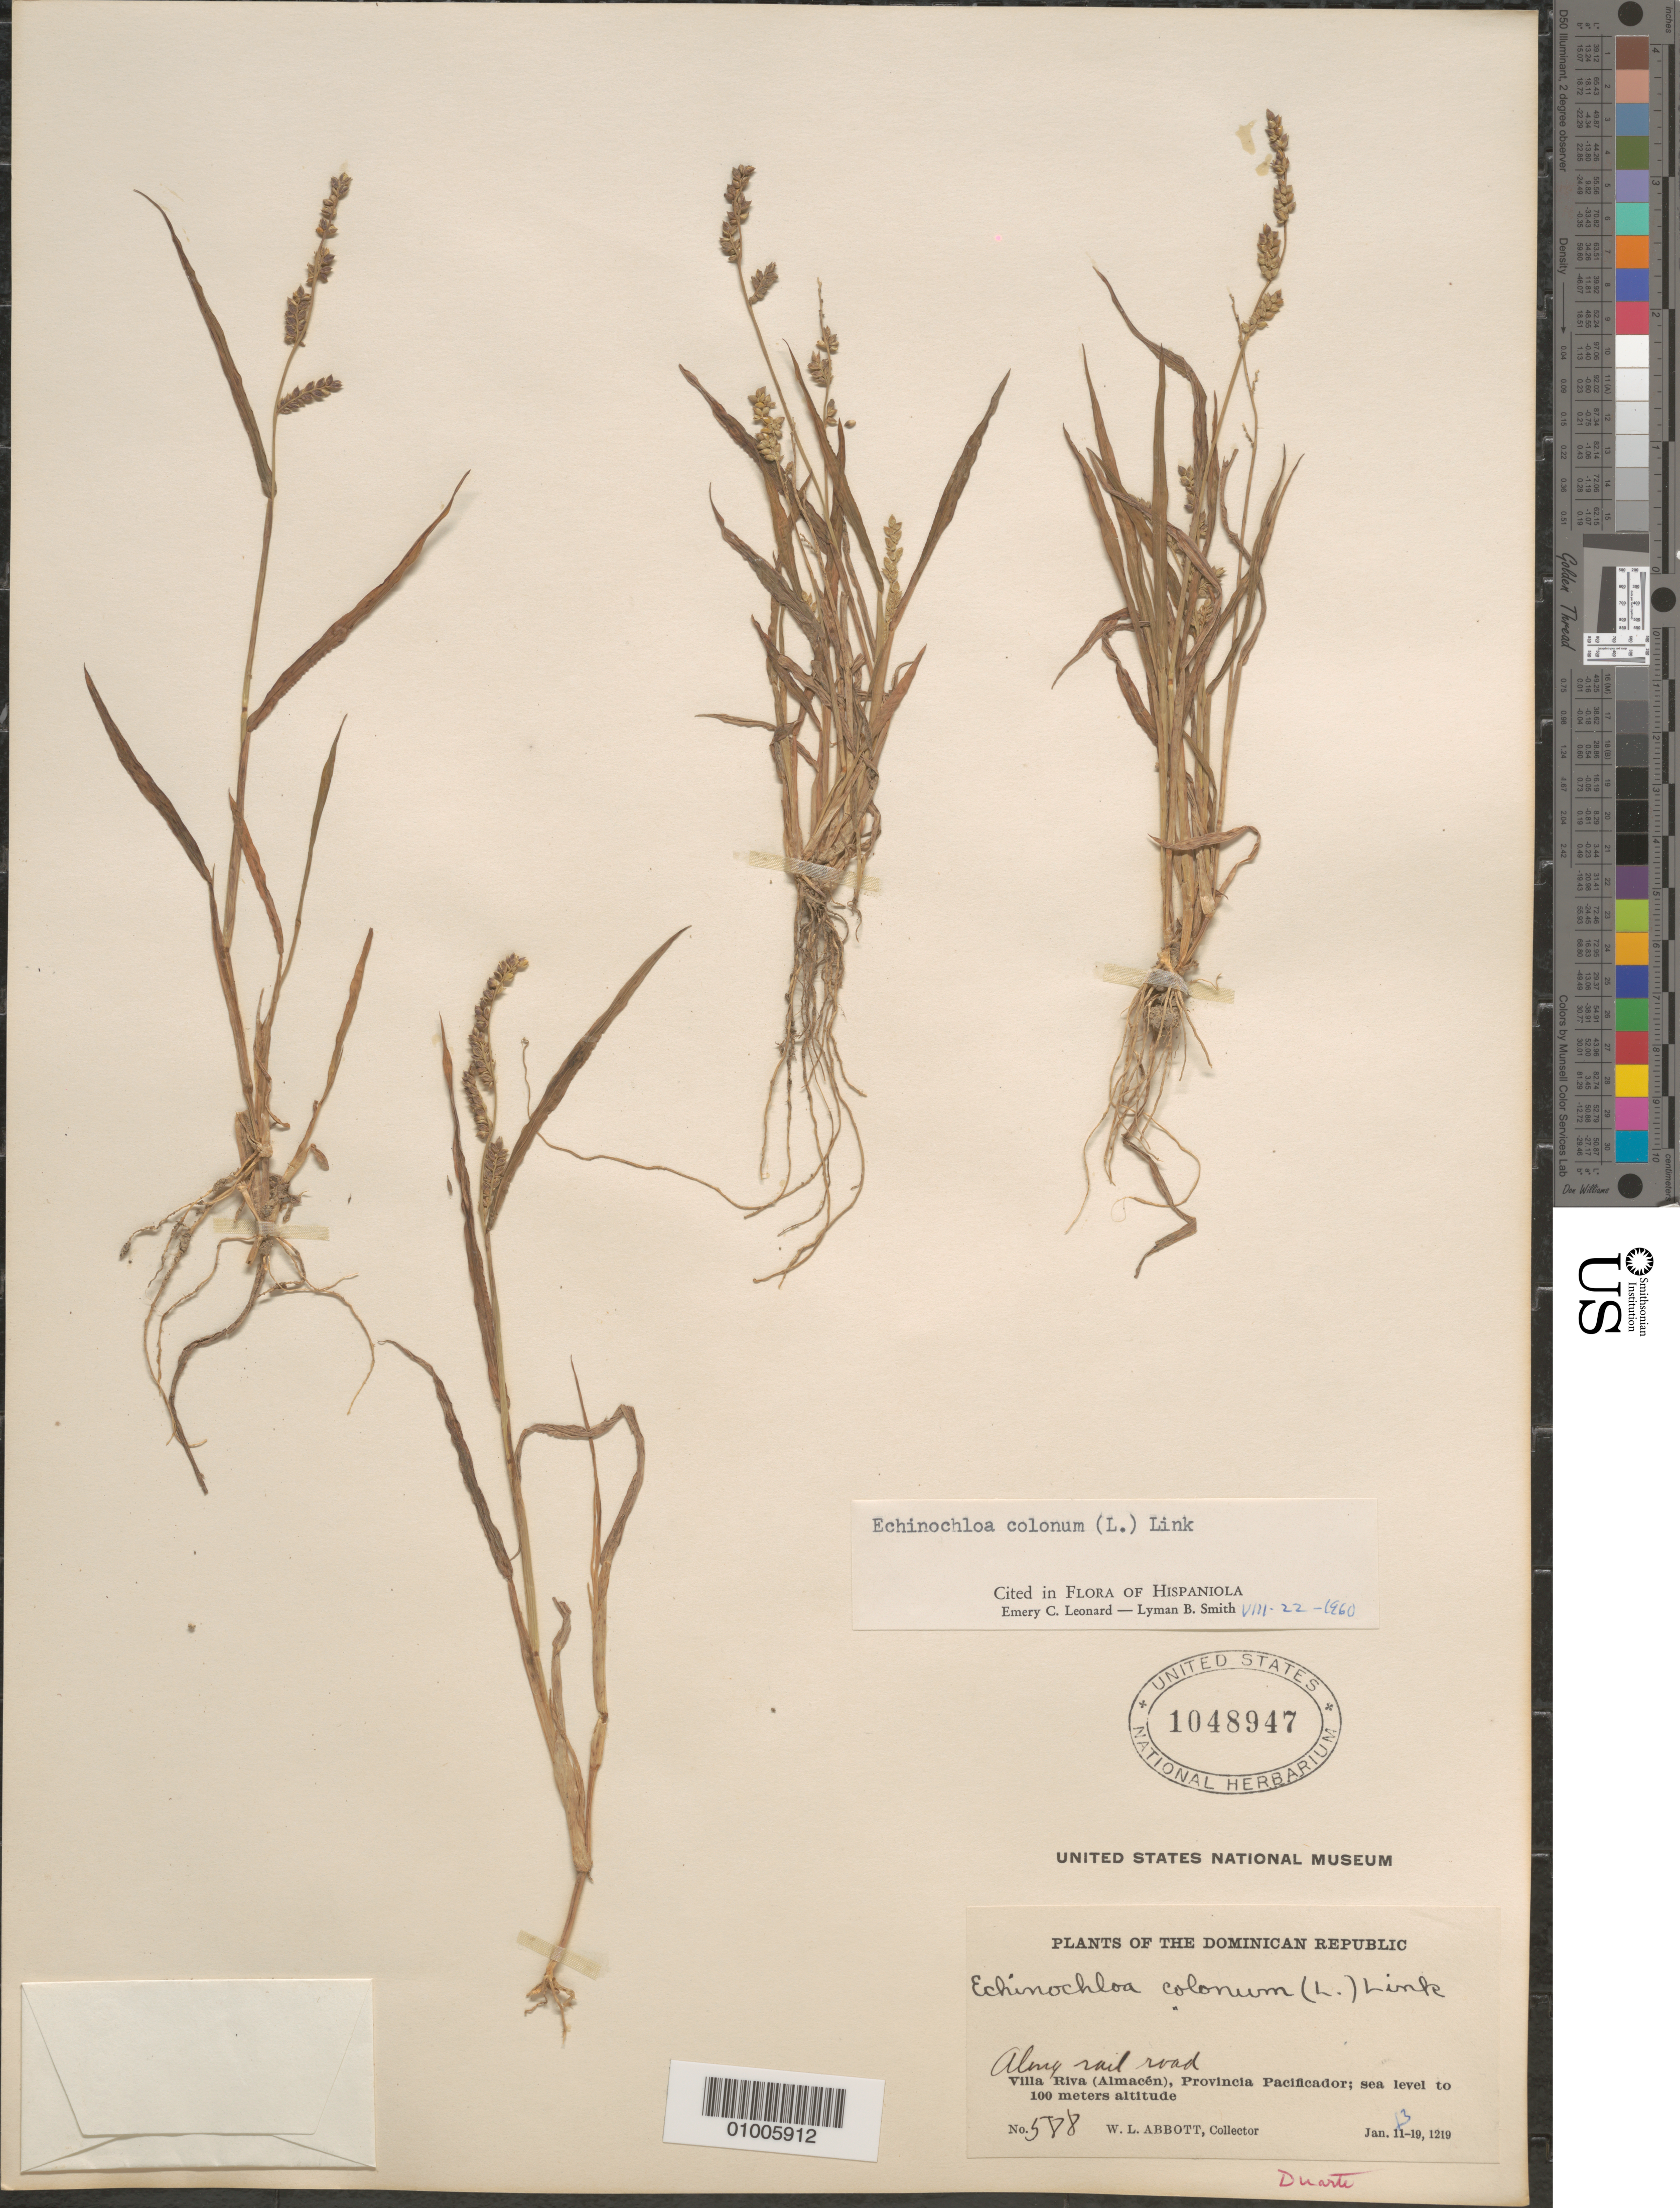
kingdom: Plantae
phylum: Tracheophyta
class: Liliopsida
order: Poales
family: Poaceae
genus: Echinochloa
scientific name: Echinochloa colona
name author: (L.) Link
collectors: W. L. Abbott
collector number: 588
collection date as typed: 13 Jan 1921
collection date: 1921-01-13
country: Dominican Republic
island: Hispaniola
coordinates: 0 N, 0 E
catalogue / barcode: US 1048947